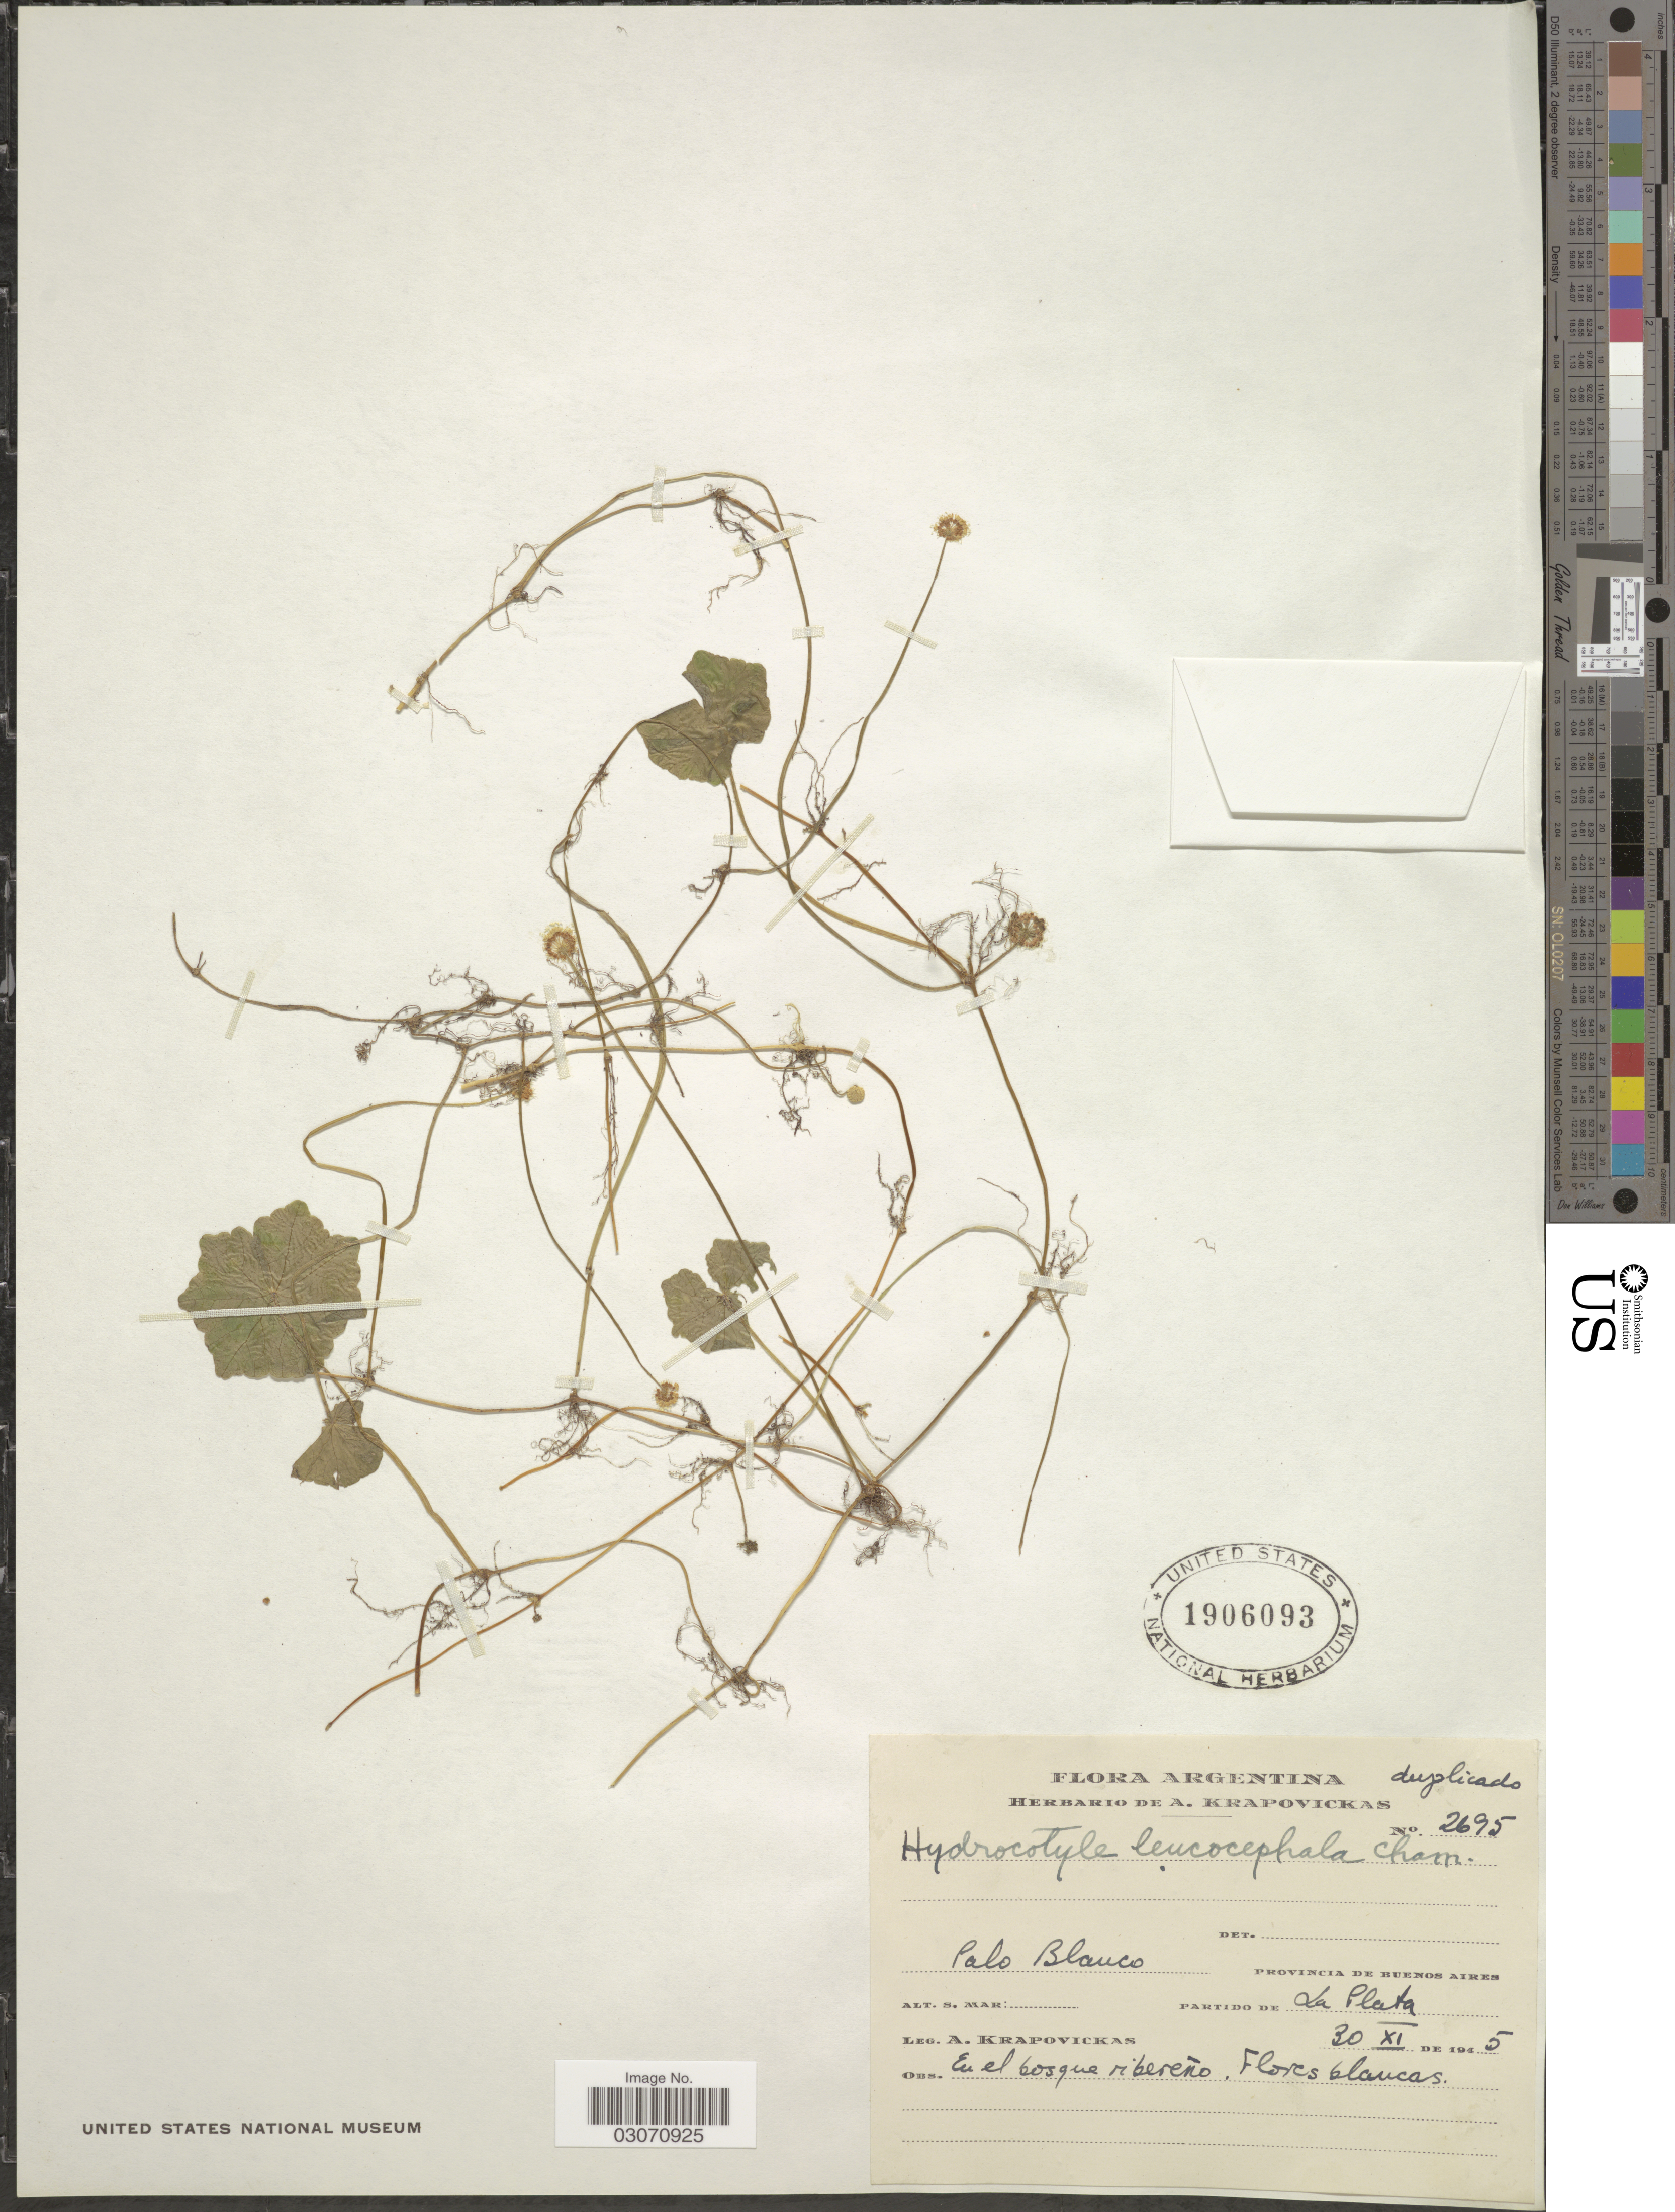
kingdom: Plantae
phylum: Tracheophyta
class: Magnoliopsida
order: Apiales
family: Araliaceae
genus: Hydrocotyle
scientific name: Hydrocotyle leucocephala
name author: Cham. & Schltdl.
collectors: A. Krapovickas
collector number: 2695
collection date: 1945-11-30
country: Argentina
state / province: Buenos Aires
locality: Palo BLanco. Partido de La Plata.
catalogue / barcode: US 1906093